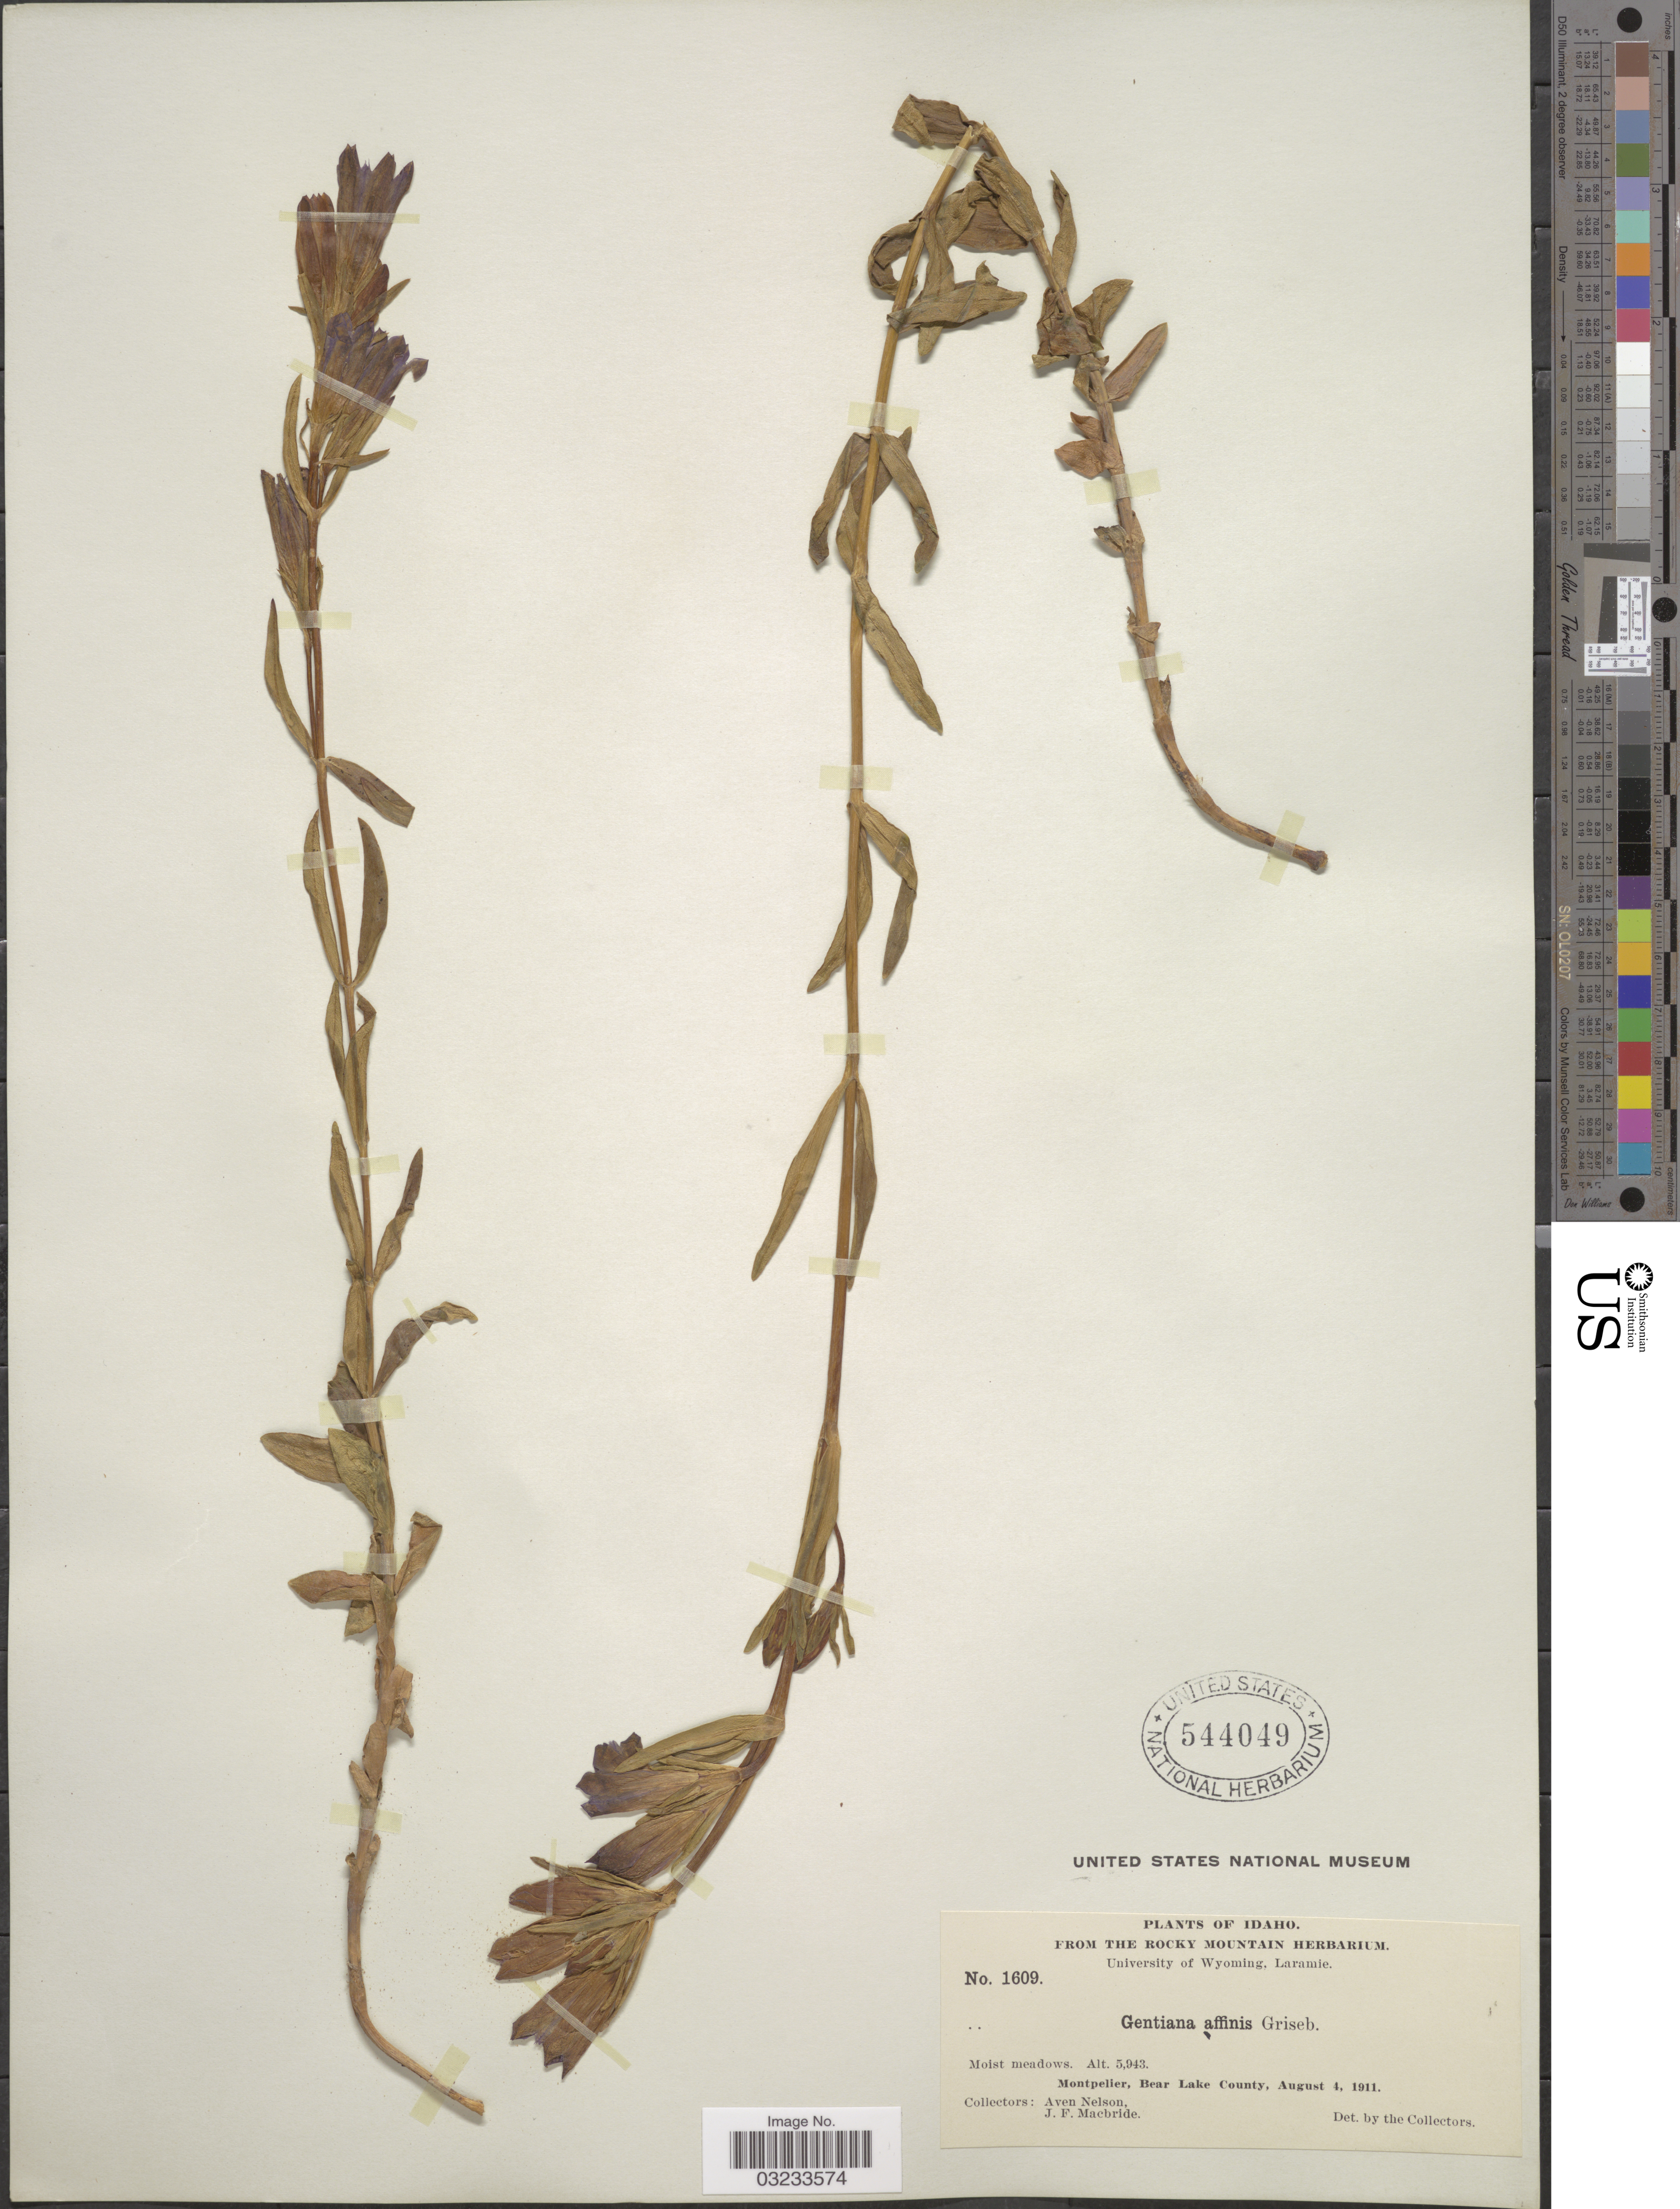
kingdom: Plantae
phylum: Tracheophyta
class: Magnoliopsida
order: Gentianales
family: Gentianaceae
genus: Gentiana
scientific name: Gentiana affinis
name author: Griseb.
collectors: A. Nelson & J. F. Macbride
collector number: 1609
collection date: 1911-08-04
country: United States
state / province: Idaho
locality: Montpelier, Bear Lake County.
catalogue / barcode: US 544049